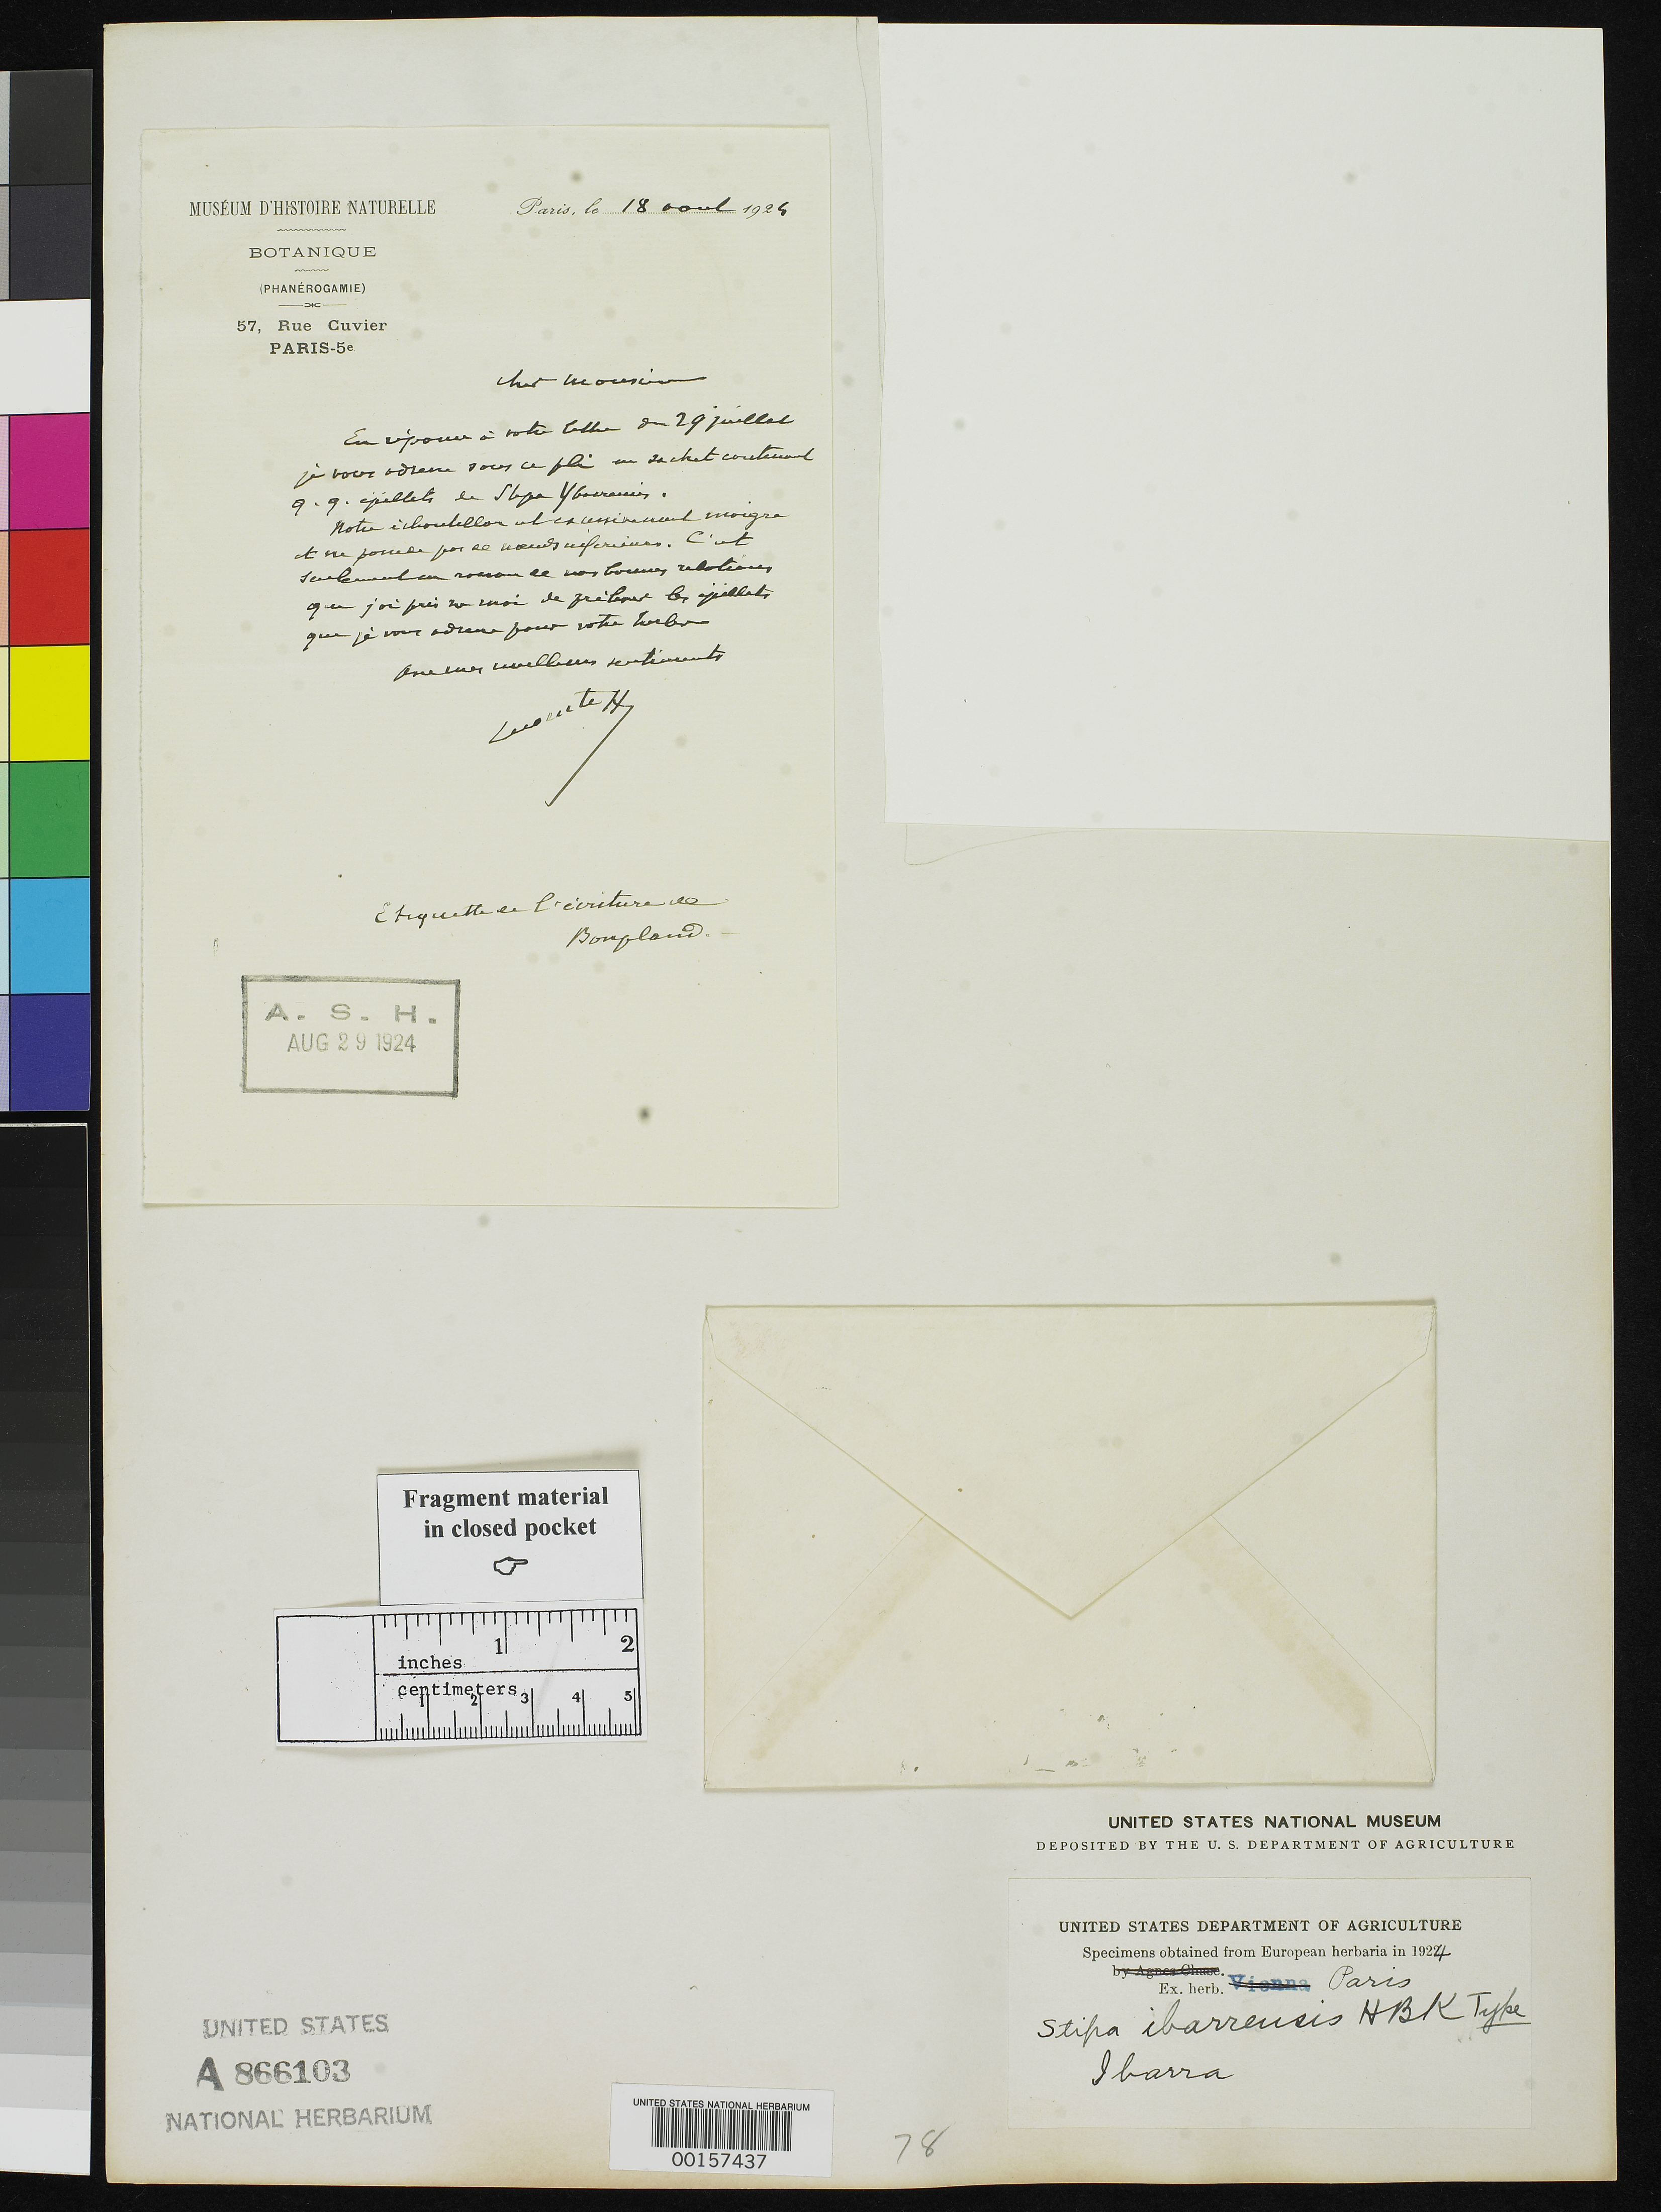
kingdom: Plantae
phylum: Tracheophyta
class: Liliopsida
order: Poales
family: Poaceae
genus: Stipa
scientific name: Stipa ibarrensis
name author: Kunth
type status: Type Fragment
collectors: F. W. Humboldt & A. J. A. Bonpland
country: Ecuador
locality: Ibarra.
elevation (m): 1184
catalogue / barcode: US 866103A